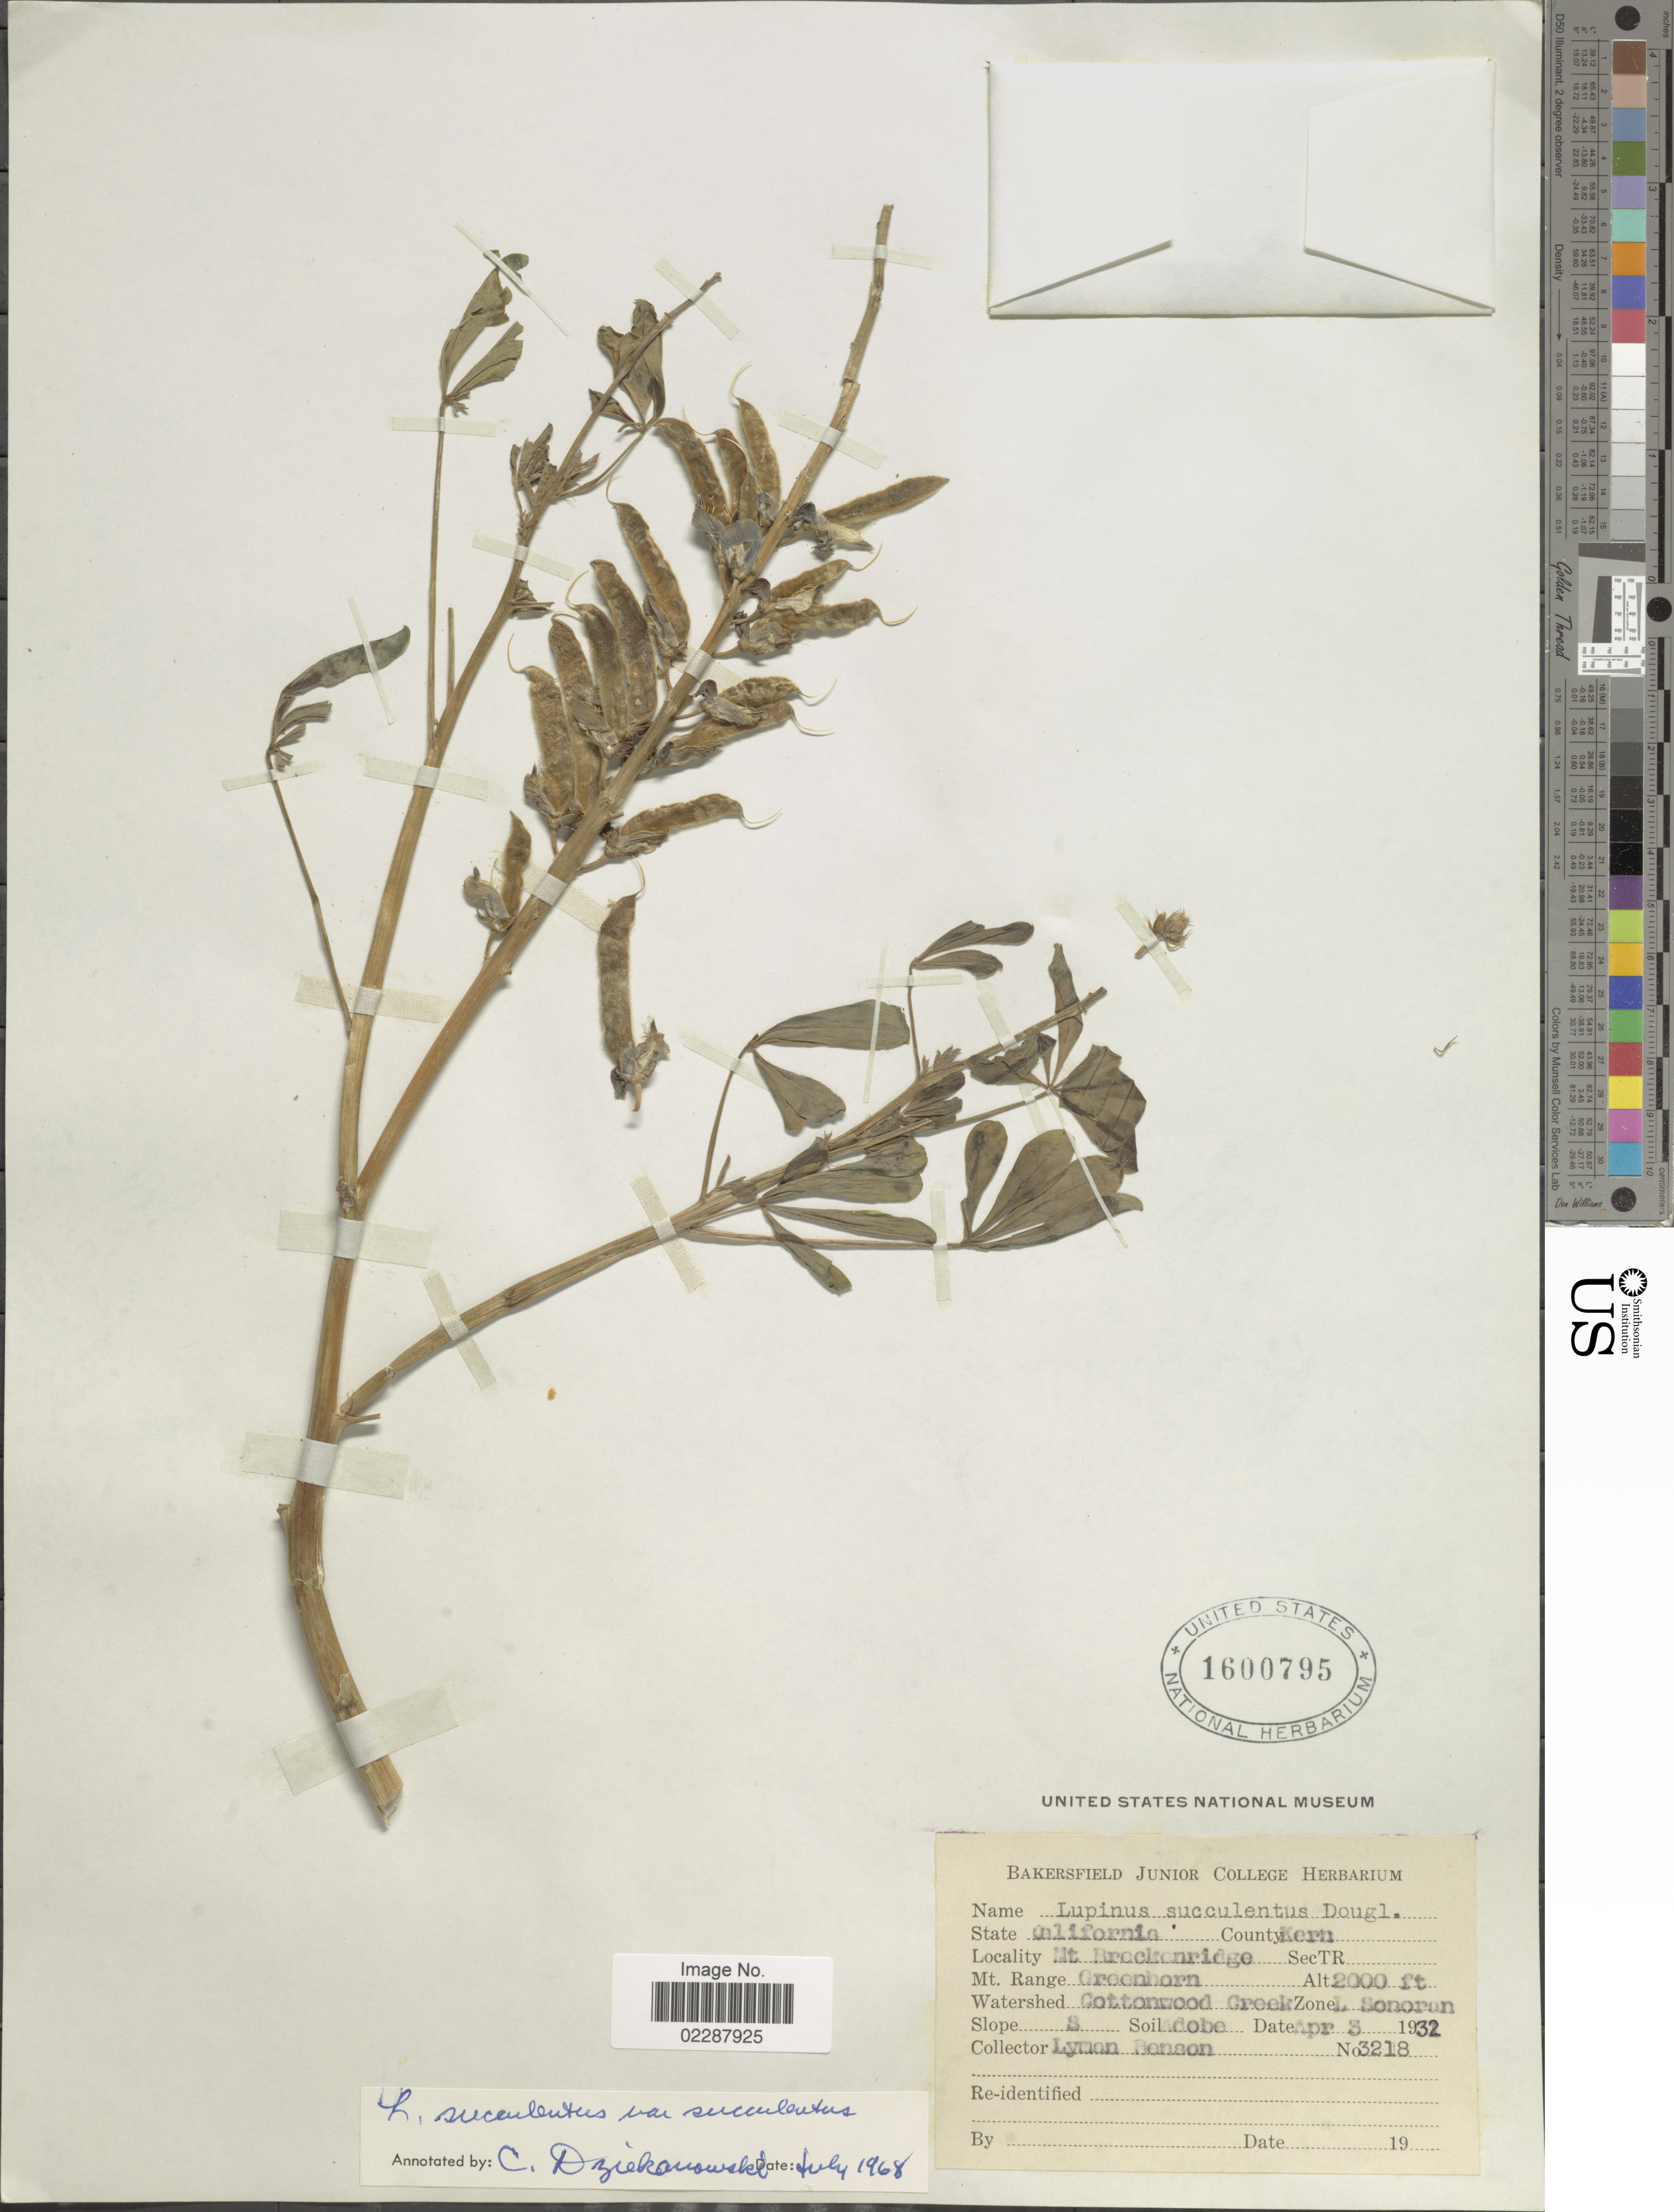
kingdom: Plantae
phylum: Tracheophyta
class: Magnoliopsida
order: Fabales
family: Fabaceae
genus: Lupinus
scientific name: Lupinus succulentus var. succulentus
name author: Douglas ex K. Koch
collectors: L. D. Benson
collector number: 3218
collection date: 1932-04-03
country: United States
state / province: California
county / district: Kern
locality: County Kern, Mt. Breckenridge, Greenhorn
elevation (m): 610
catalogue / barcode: US 1600795